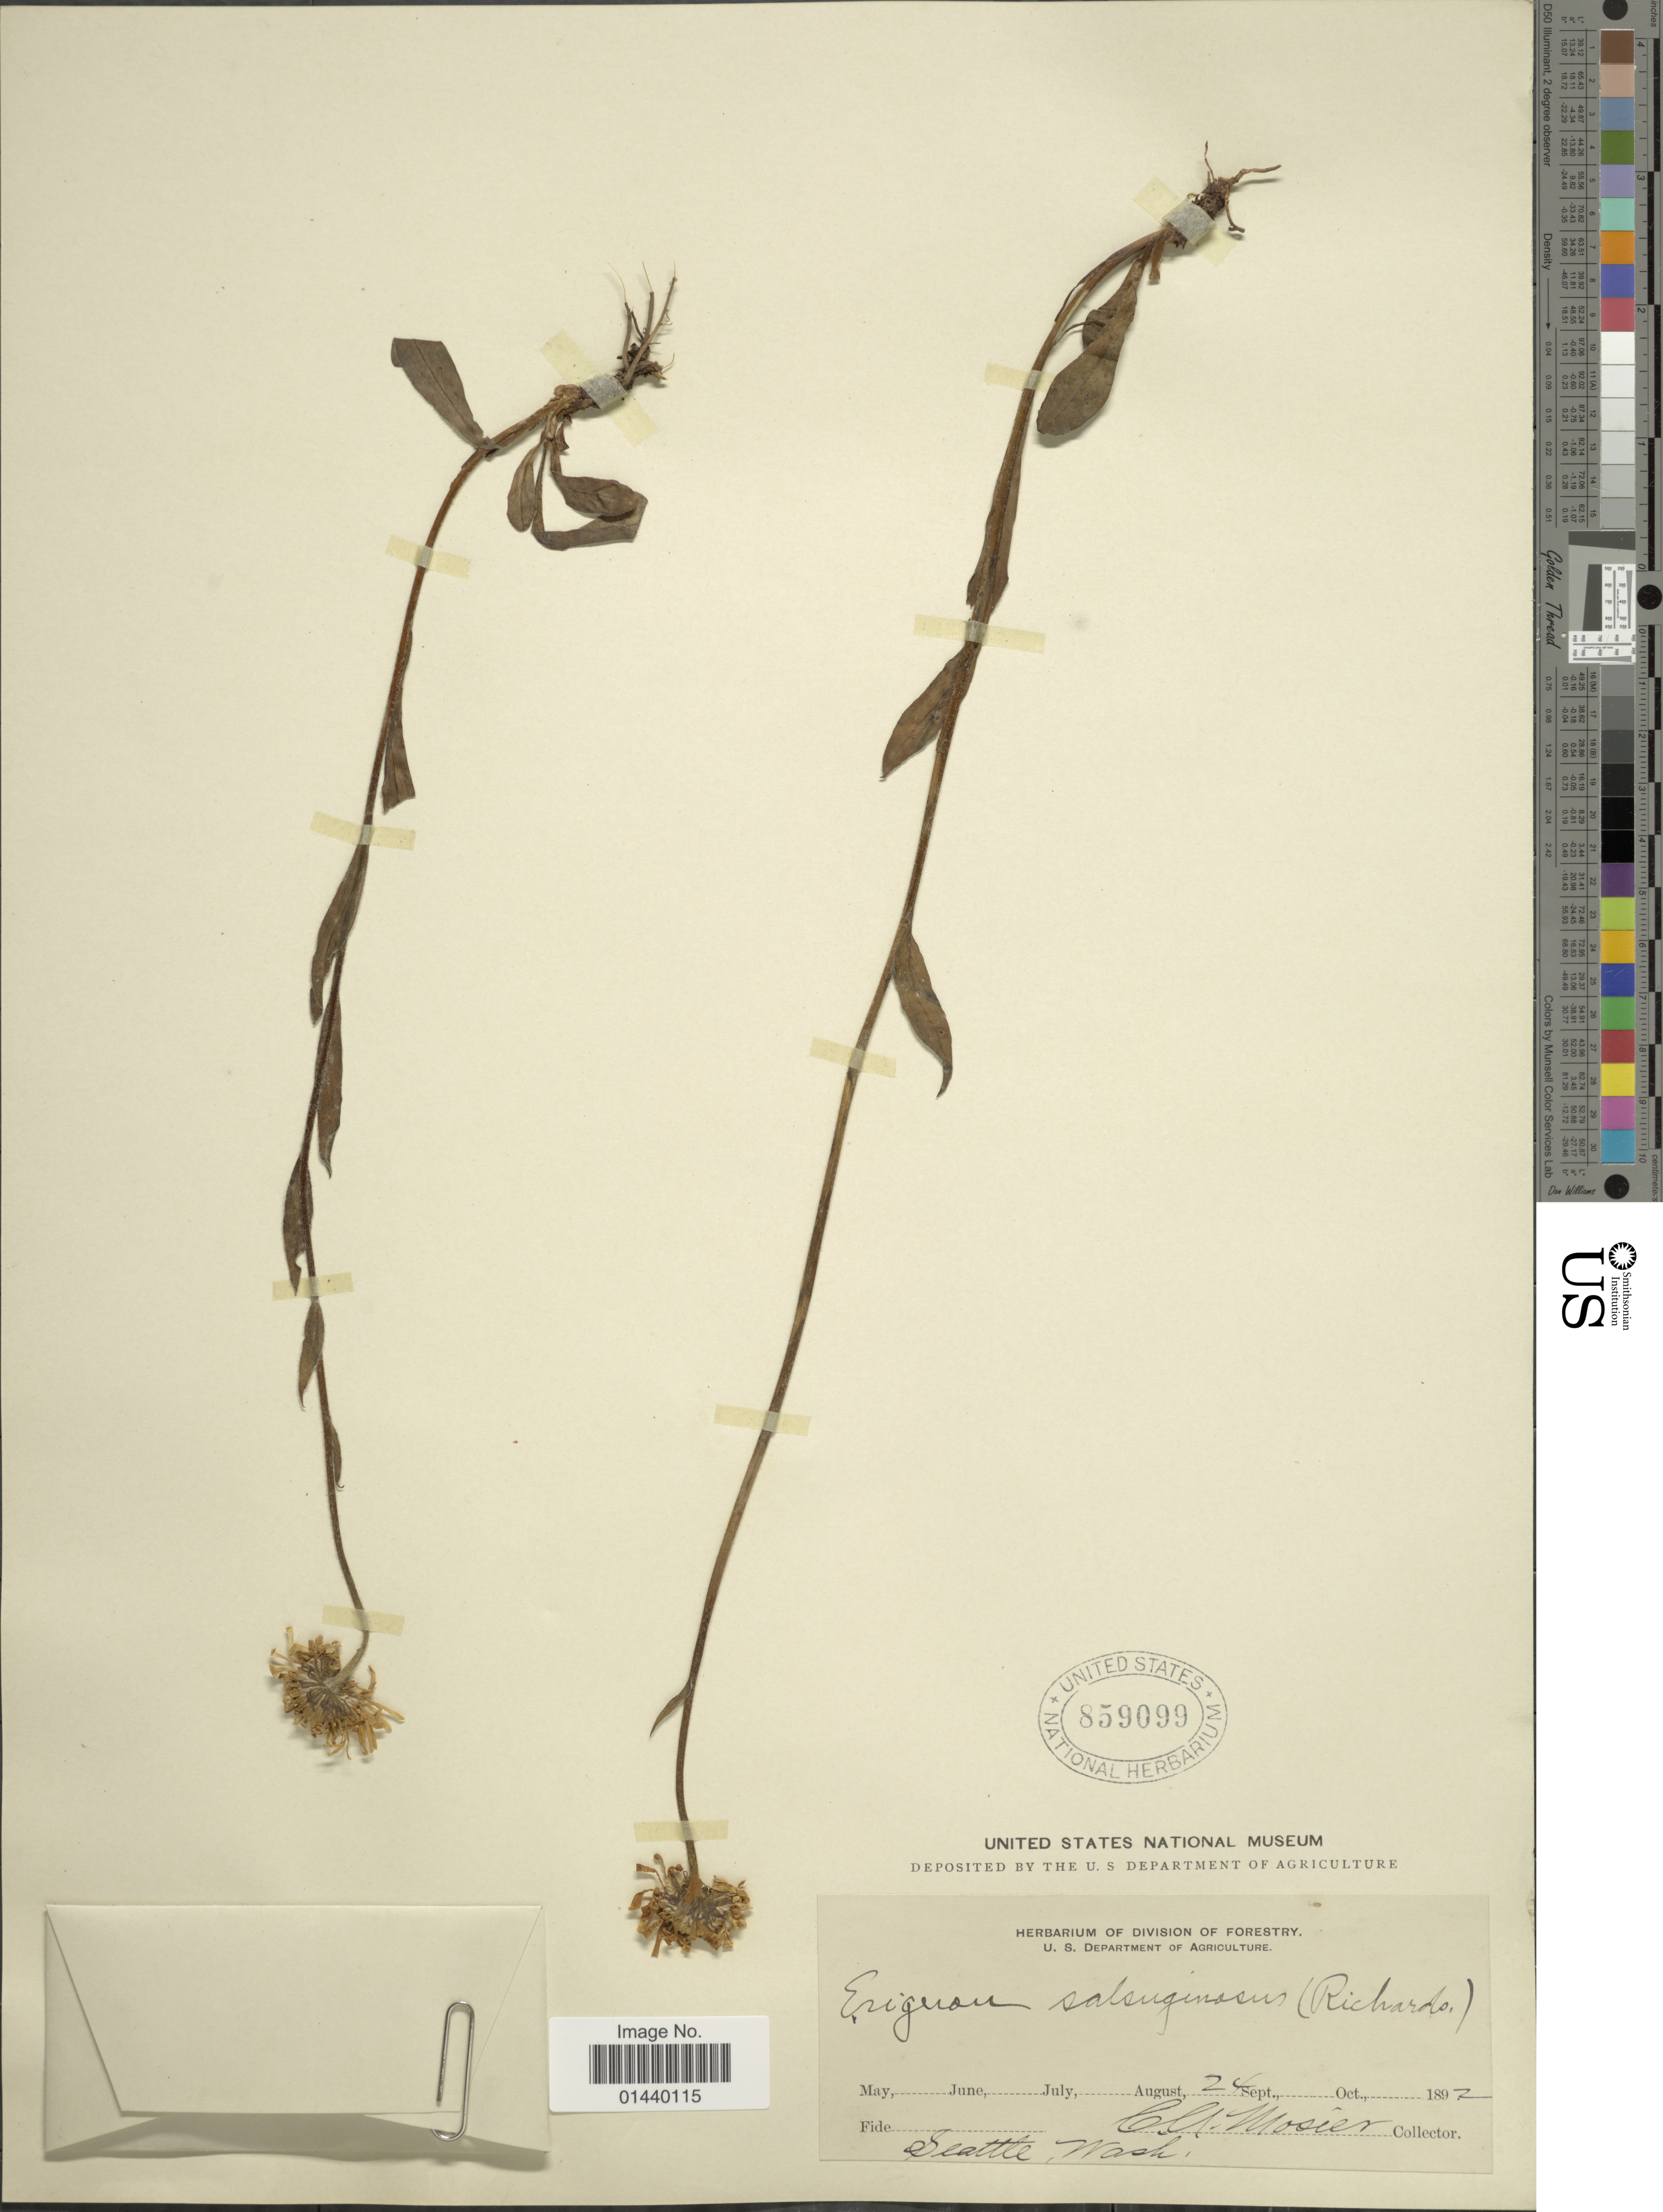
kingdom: Plantae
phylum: Tracheophyta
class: Magnoliopsida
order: Asterales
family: Asteraceae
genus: Erigeron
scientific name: Erigeron salsuginosus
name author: (Richardson ex R. Br.) A. Gray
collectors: C. A. Mosier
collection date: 1892-08-24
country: United States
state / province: Washington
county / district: King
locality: Seattle, Wash.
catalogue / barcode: US 859099